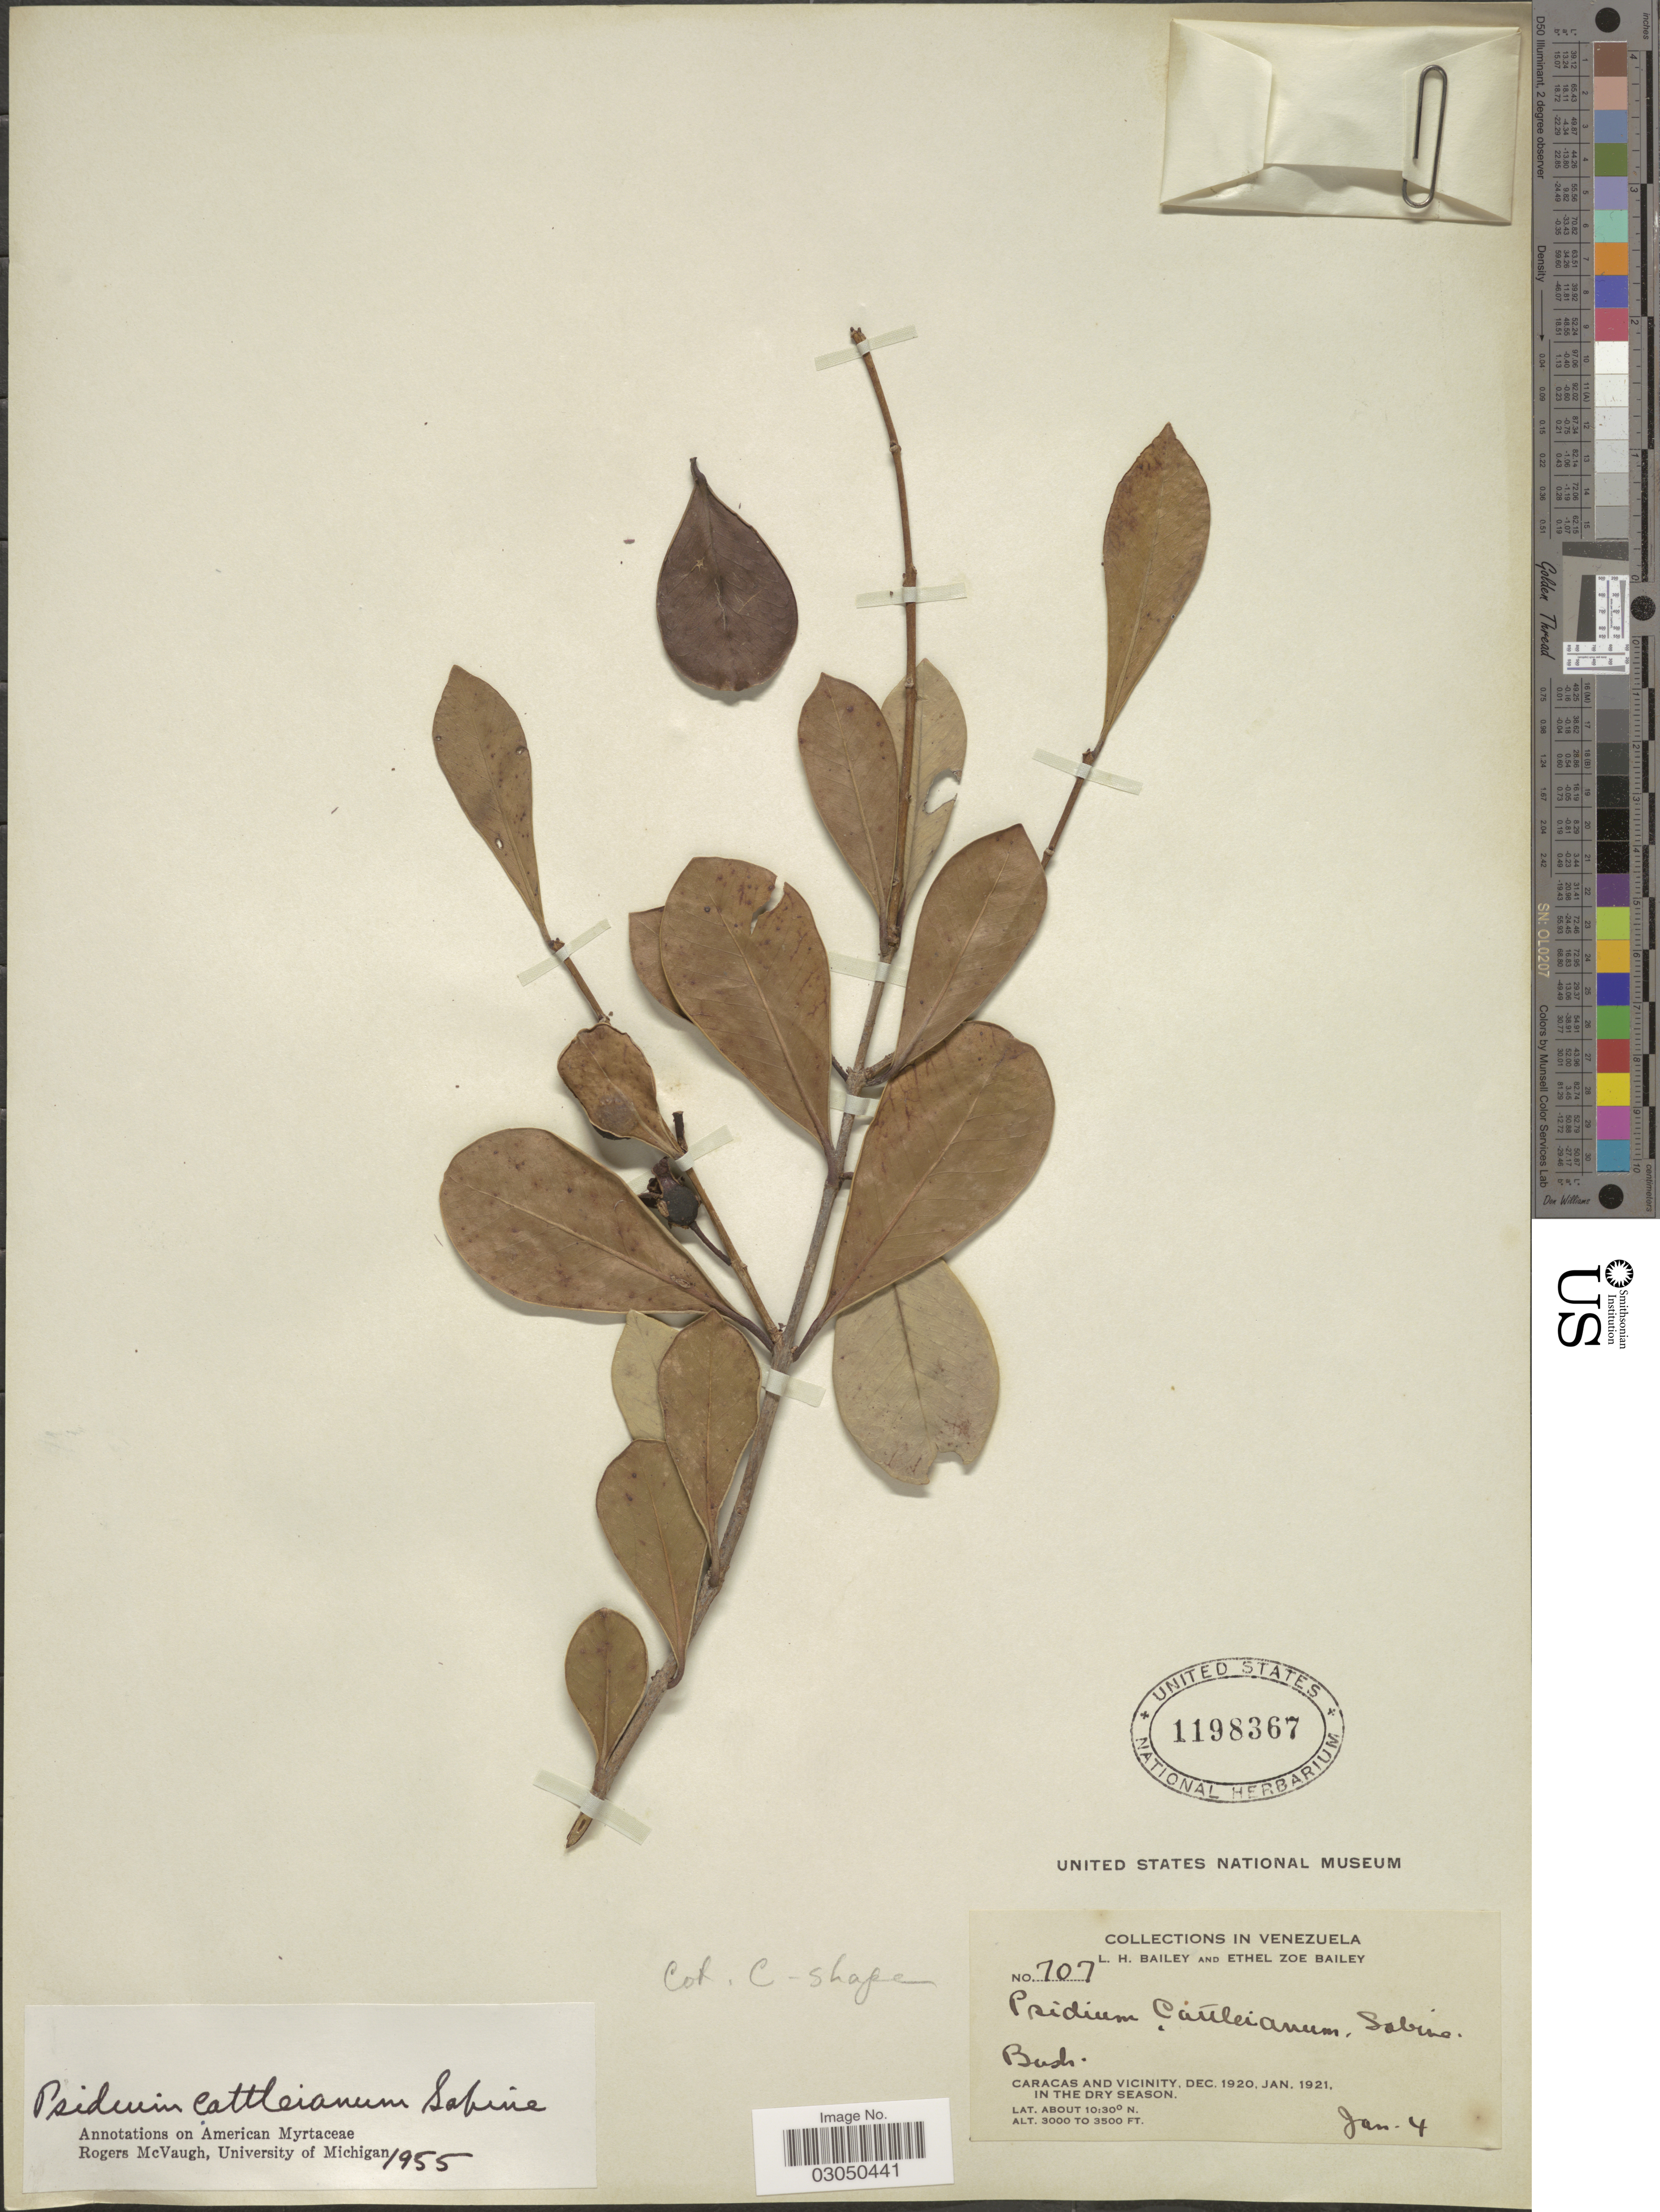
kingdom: Plantae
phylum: Tracheophyta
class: Magnoliopsida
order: Myrtales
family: Myrtaceae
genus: Psidium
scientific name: Psidium cattleyanum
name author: Sabine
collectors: L. H. Bailey & E. Z. Bailey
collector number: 707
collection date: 1921-01-04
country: Venezuela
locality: Caracas and Vicinity. In the dry season.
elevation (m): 914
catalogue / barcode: US 1198367